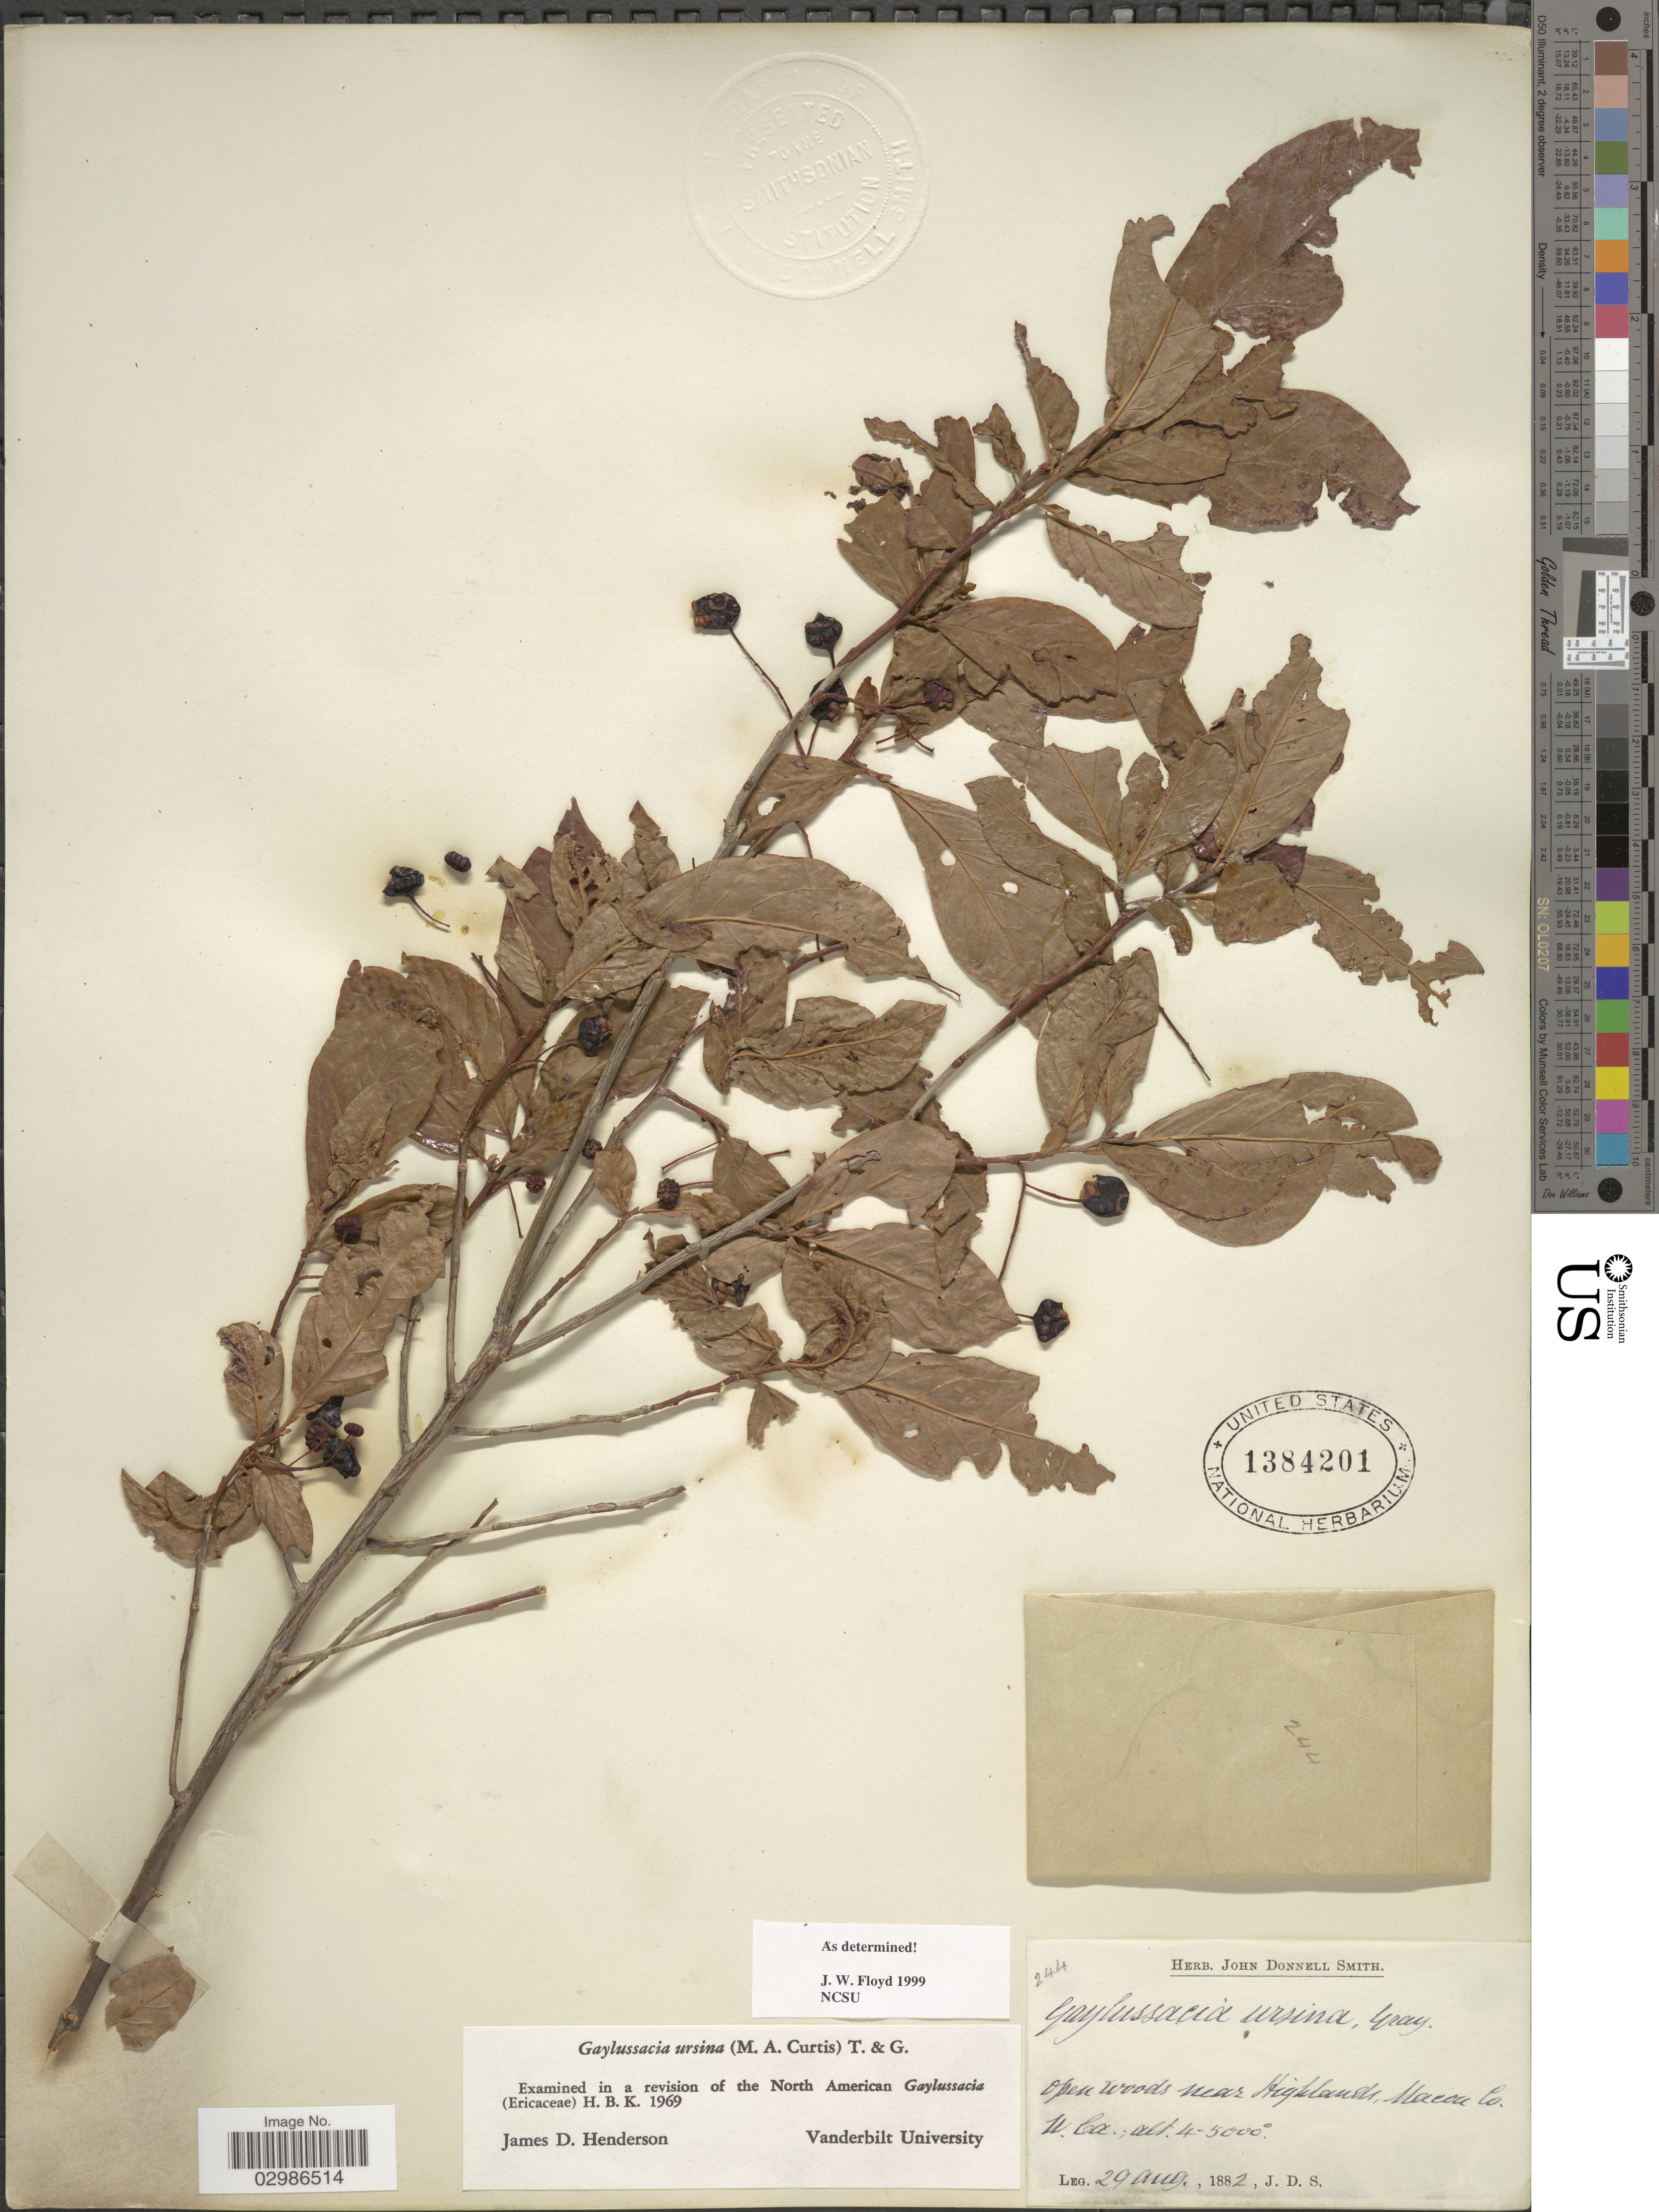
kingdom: Plantae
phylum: Tracheophyta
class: Magnoliopsida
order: Ericales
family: Ericaceae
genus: Gaylussacia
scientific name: Gaylussacia ursina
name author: (M.A. Curtis) Torr. & A. Gray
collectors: J. Donnell Smith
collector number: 244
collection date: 1882-08-29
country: United States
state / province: North Carolina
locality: Near Highlands, Macon Co. N. Ca.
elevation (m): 1219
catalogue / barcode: US 1384201